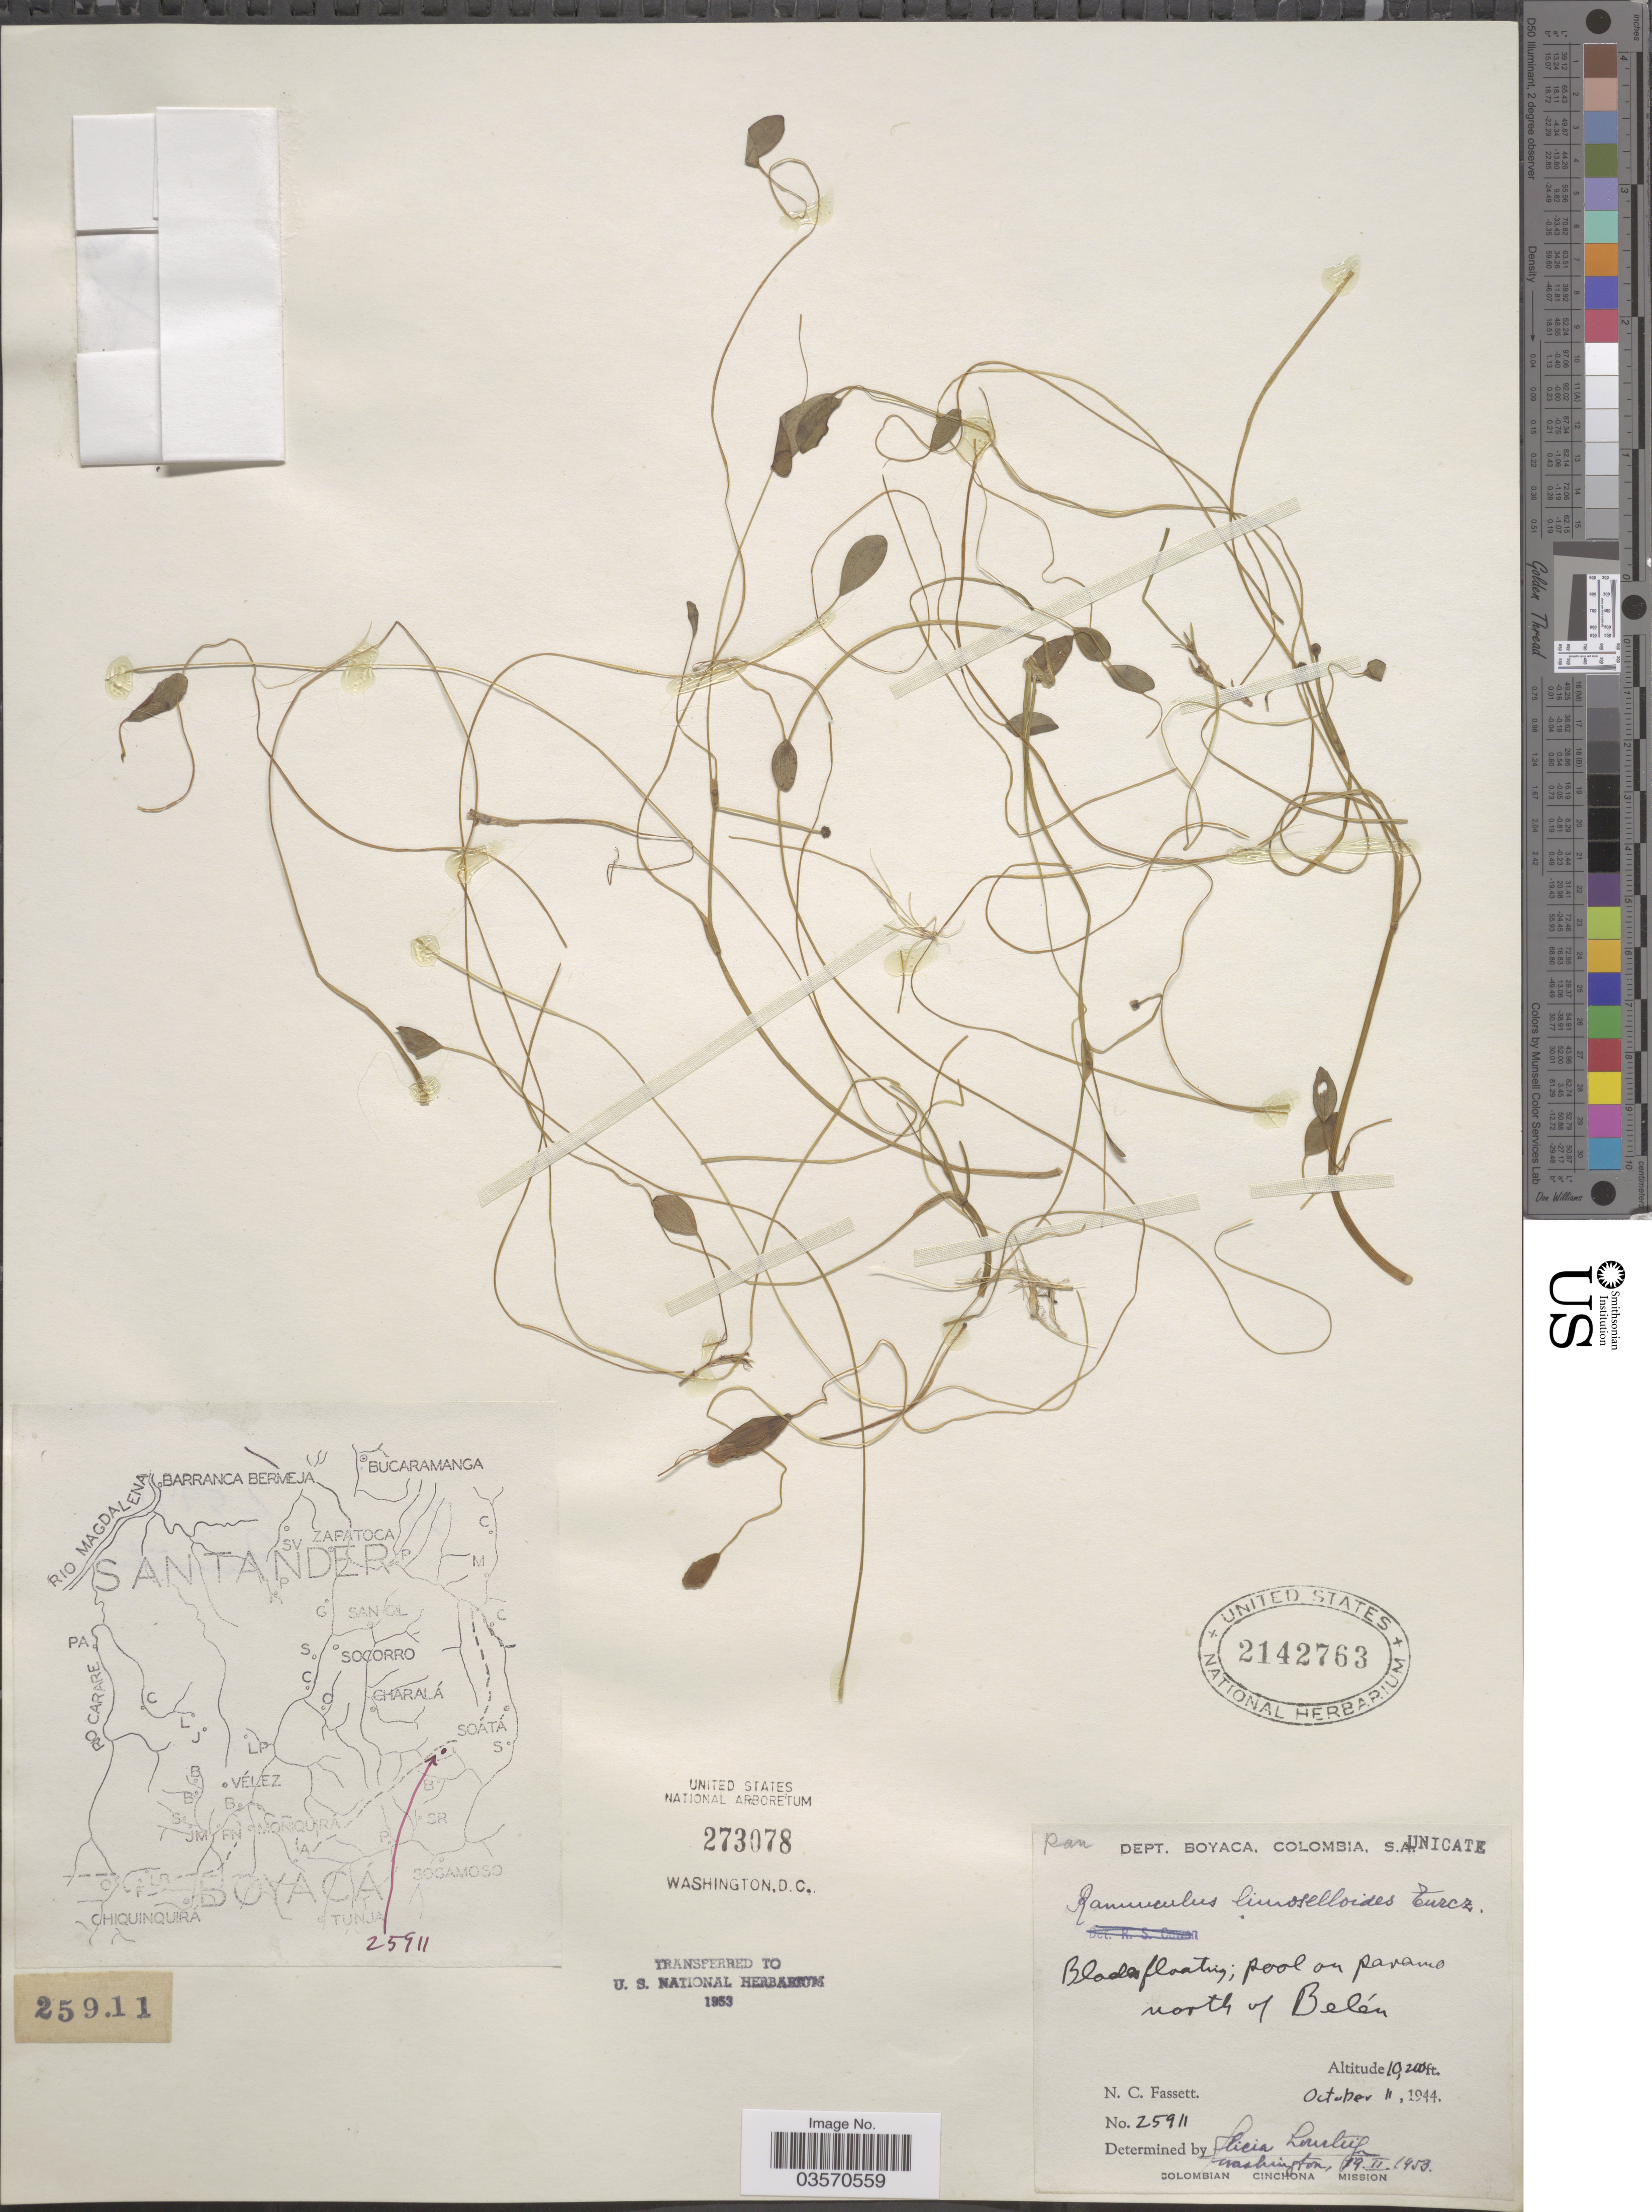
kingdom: Plantae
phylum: Tracheophyta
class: Magnoliopsida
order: Ranunculales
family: Ranunculaceae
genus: Ranunculus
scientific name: Ranunculus limoselloides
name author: Turcz.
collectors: N. C. Fassett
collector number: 25911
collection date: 1944-10-11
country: Colombia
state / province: Boyacá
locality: Dept. Boyaca. Pool on paramo north of Belén.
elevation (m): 3109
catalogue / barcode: US 2142763